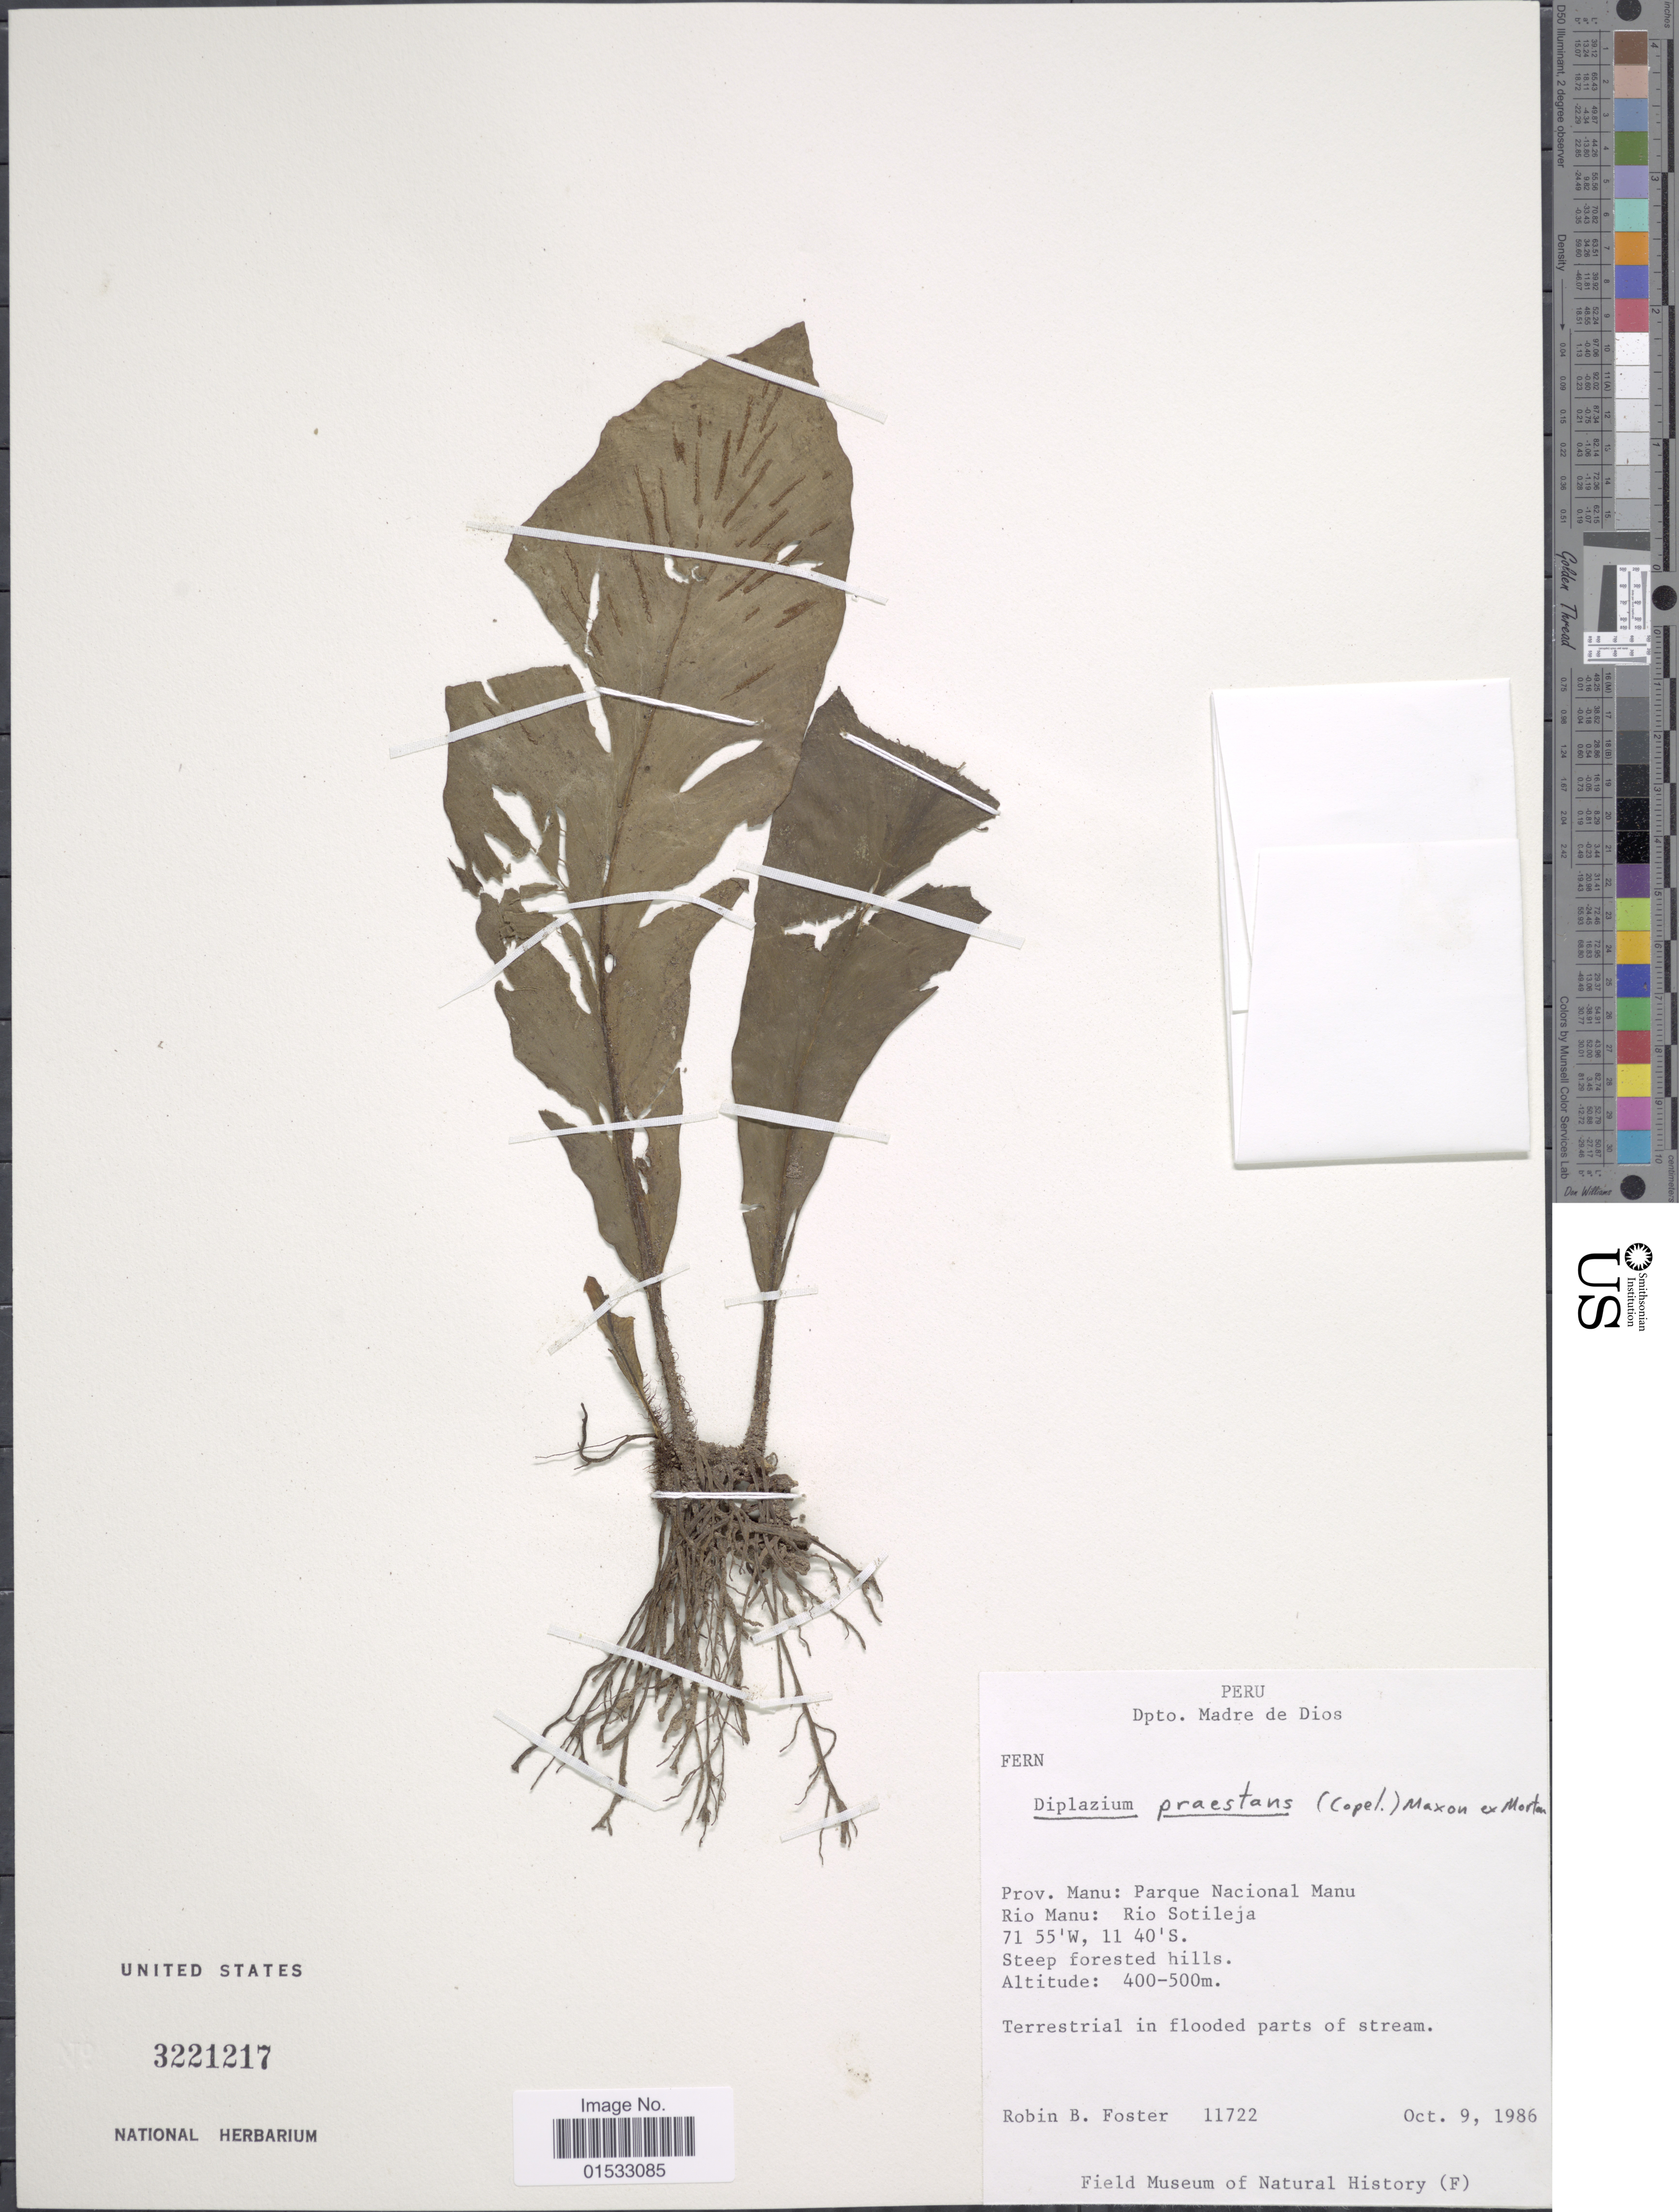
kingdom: Plantae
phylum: Tracheophyta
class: Polypodiopsida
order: Polypodiales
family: Aspleniaceae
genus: Hymenasplenium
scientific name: Hymenasplenium praestans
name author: (Copel.) Testo et al.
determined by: Reis, Atiles, (VT), University of Vermont (UNITED STATES)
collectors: R. B. Foster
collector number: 11722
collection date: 1986-10-09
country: Peru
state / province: Madre de Dios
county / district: Manú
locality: Manu: Parque Nacional Manu, Rio Manu: Rio Sotileja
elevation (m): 400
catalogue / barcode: US 3221217